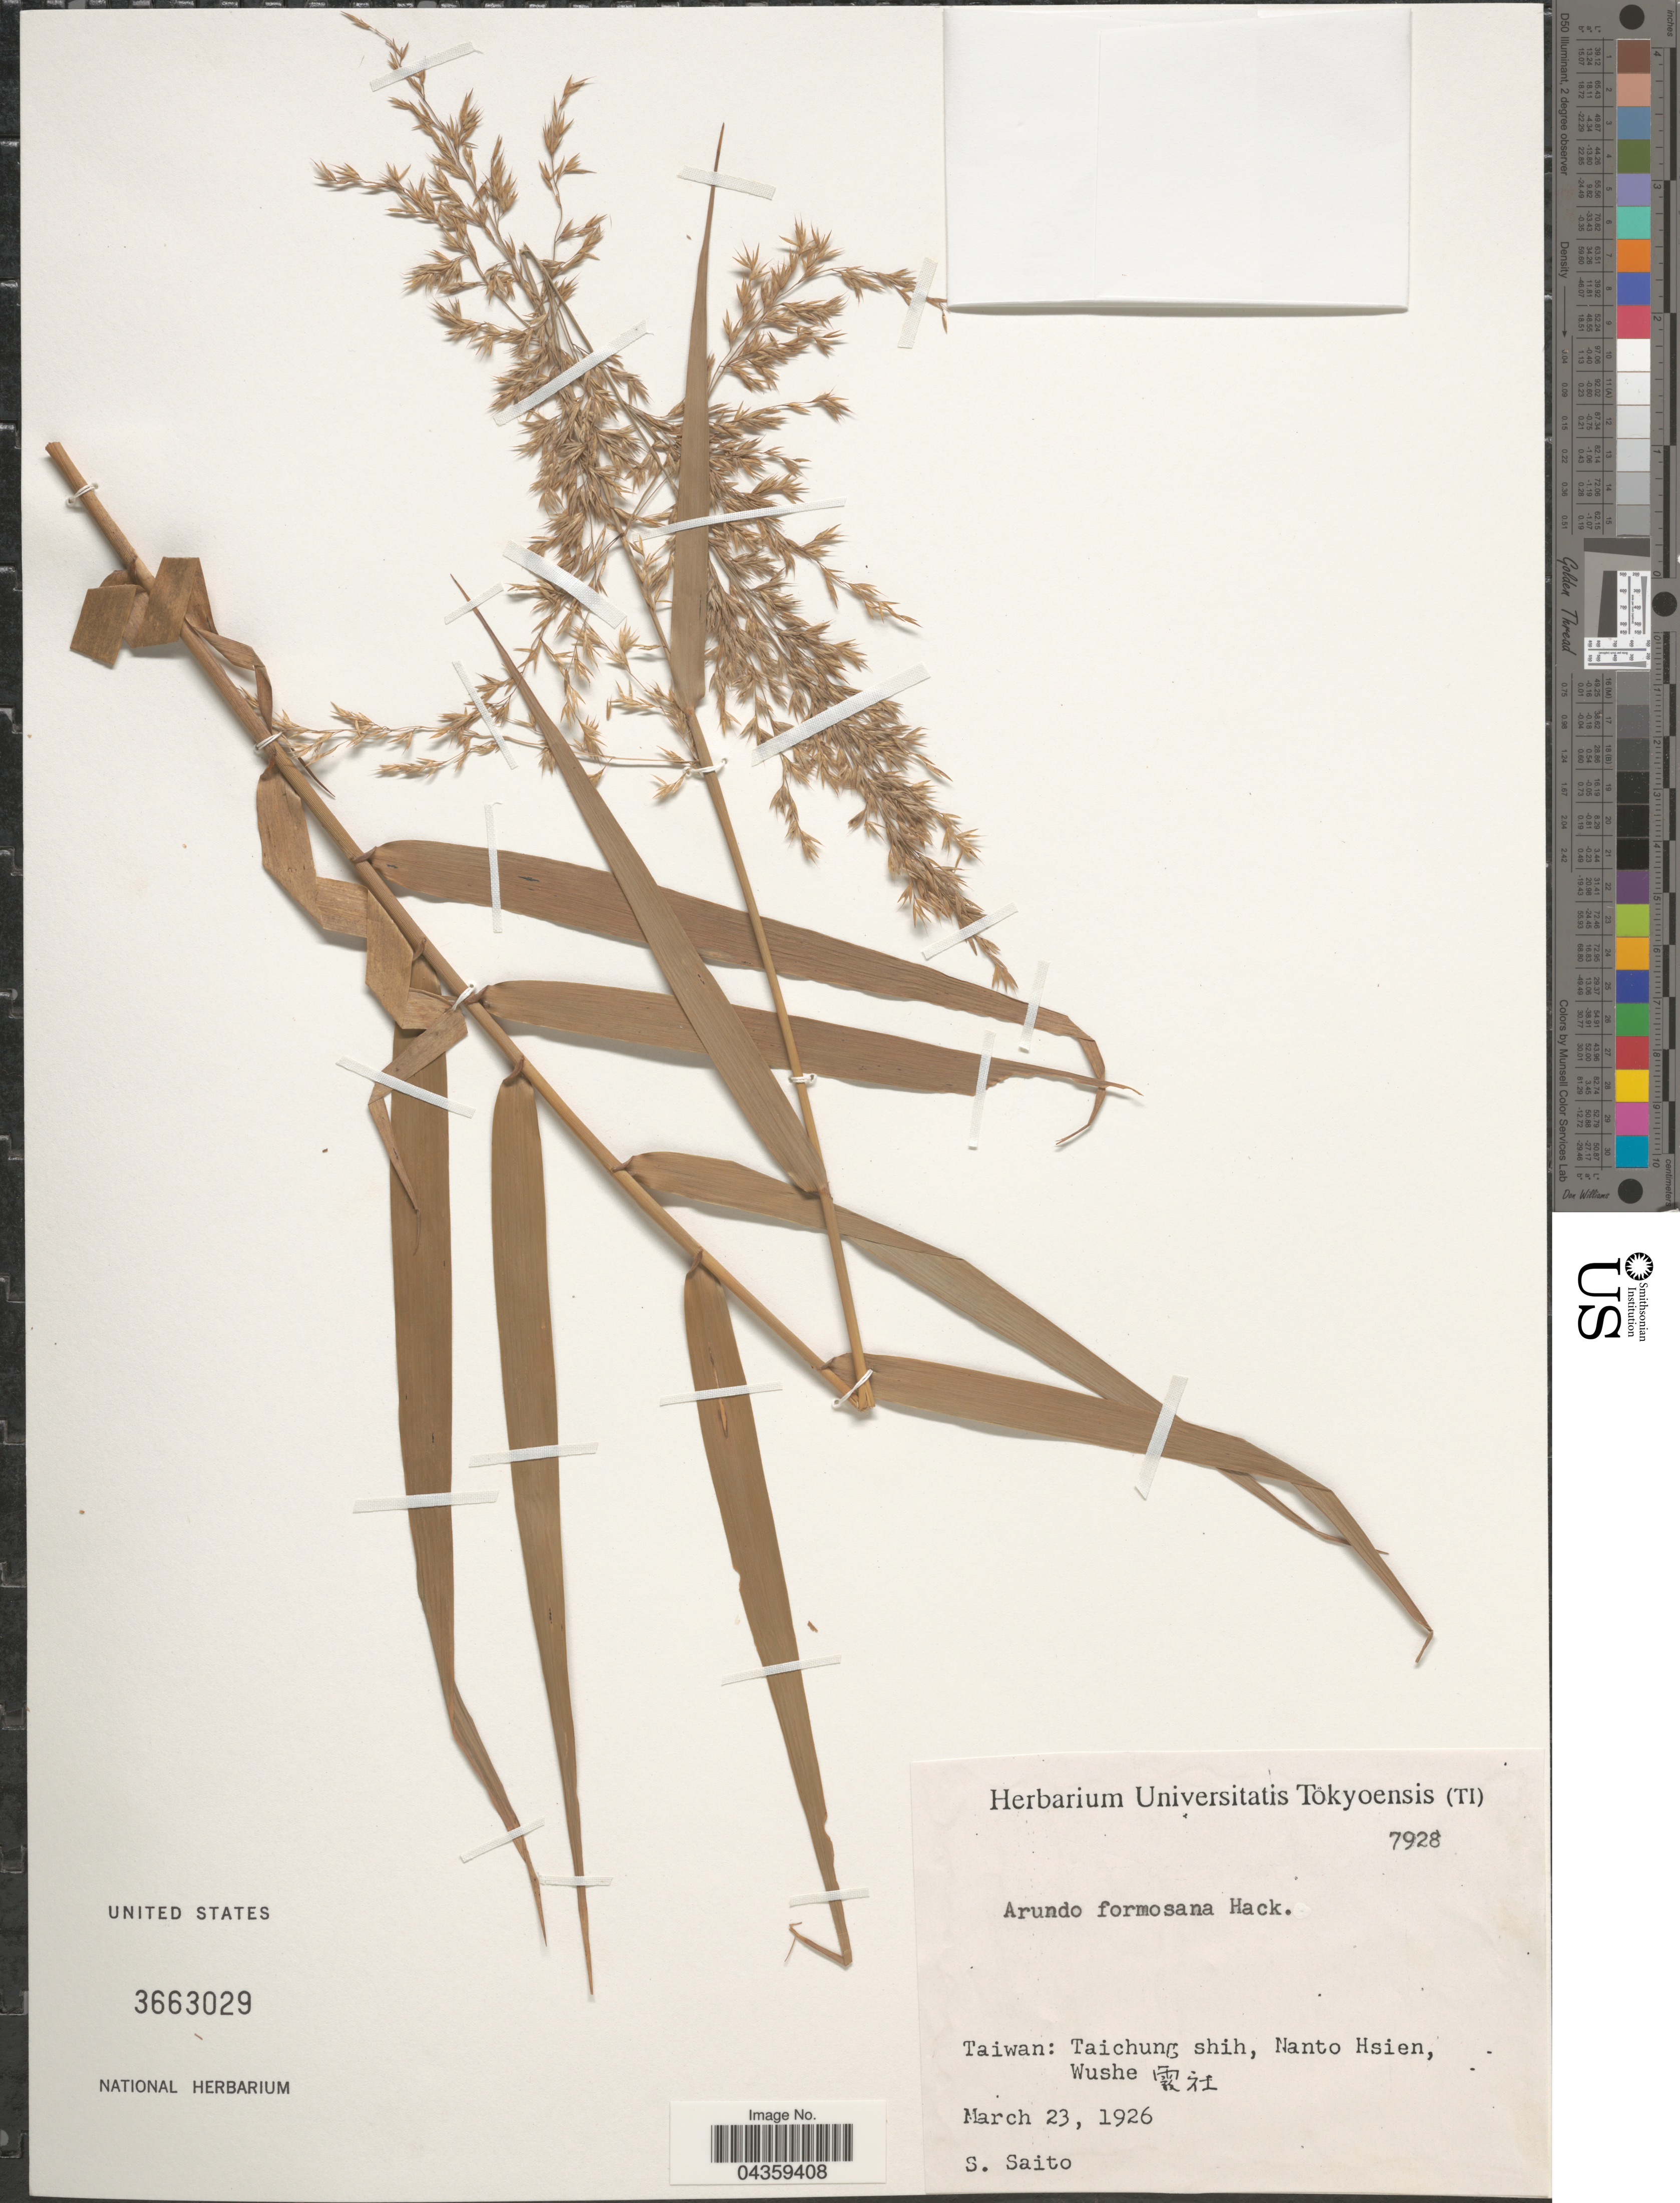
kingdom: Plantae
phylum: Tracheophyta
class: Liliopsida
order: Poales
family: Poaceae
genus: Arundo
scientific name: Arundo formosana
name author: Hack.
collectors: S. Saito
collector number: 7928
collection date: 1926-03-23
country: Taiwan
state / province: Nantou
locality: Taichung shih, Nanto Hsien, Wushe X.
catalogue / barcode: US 3663029